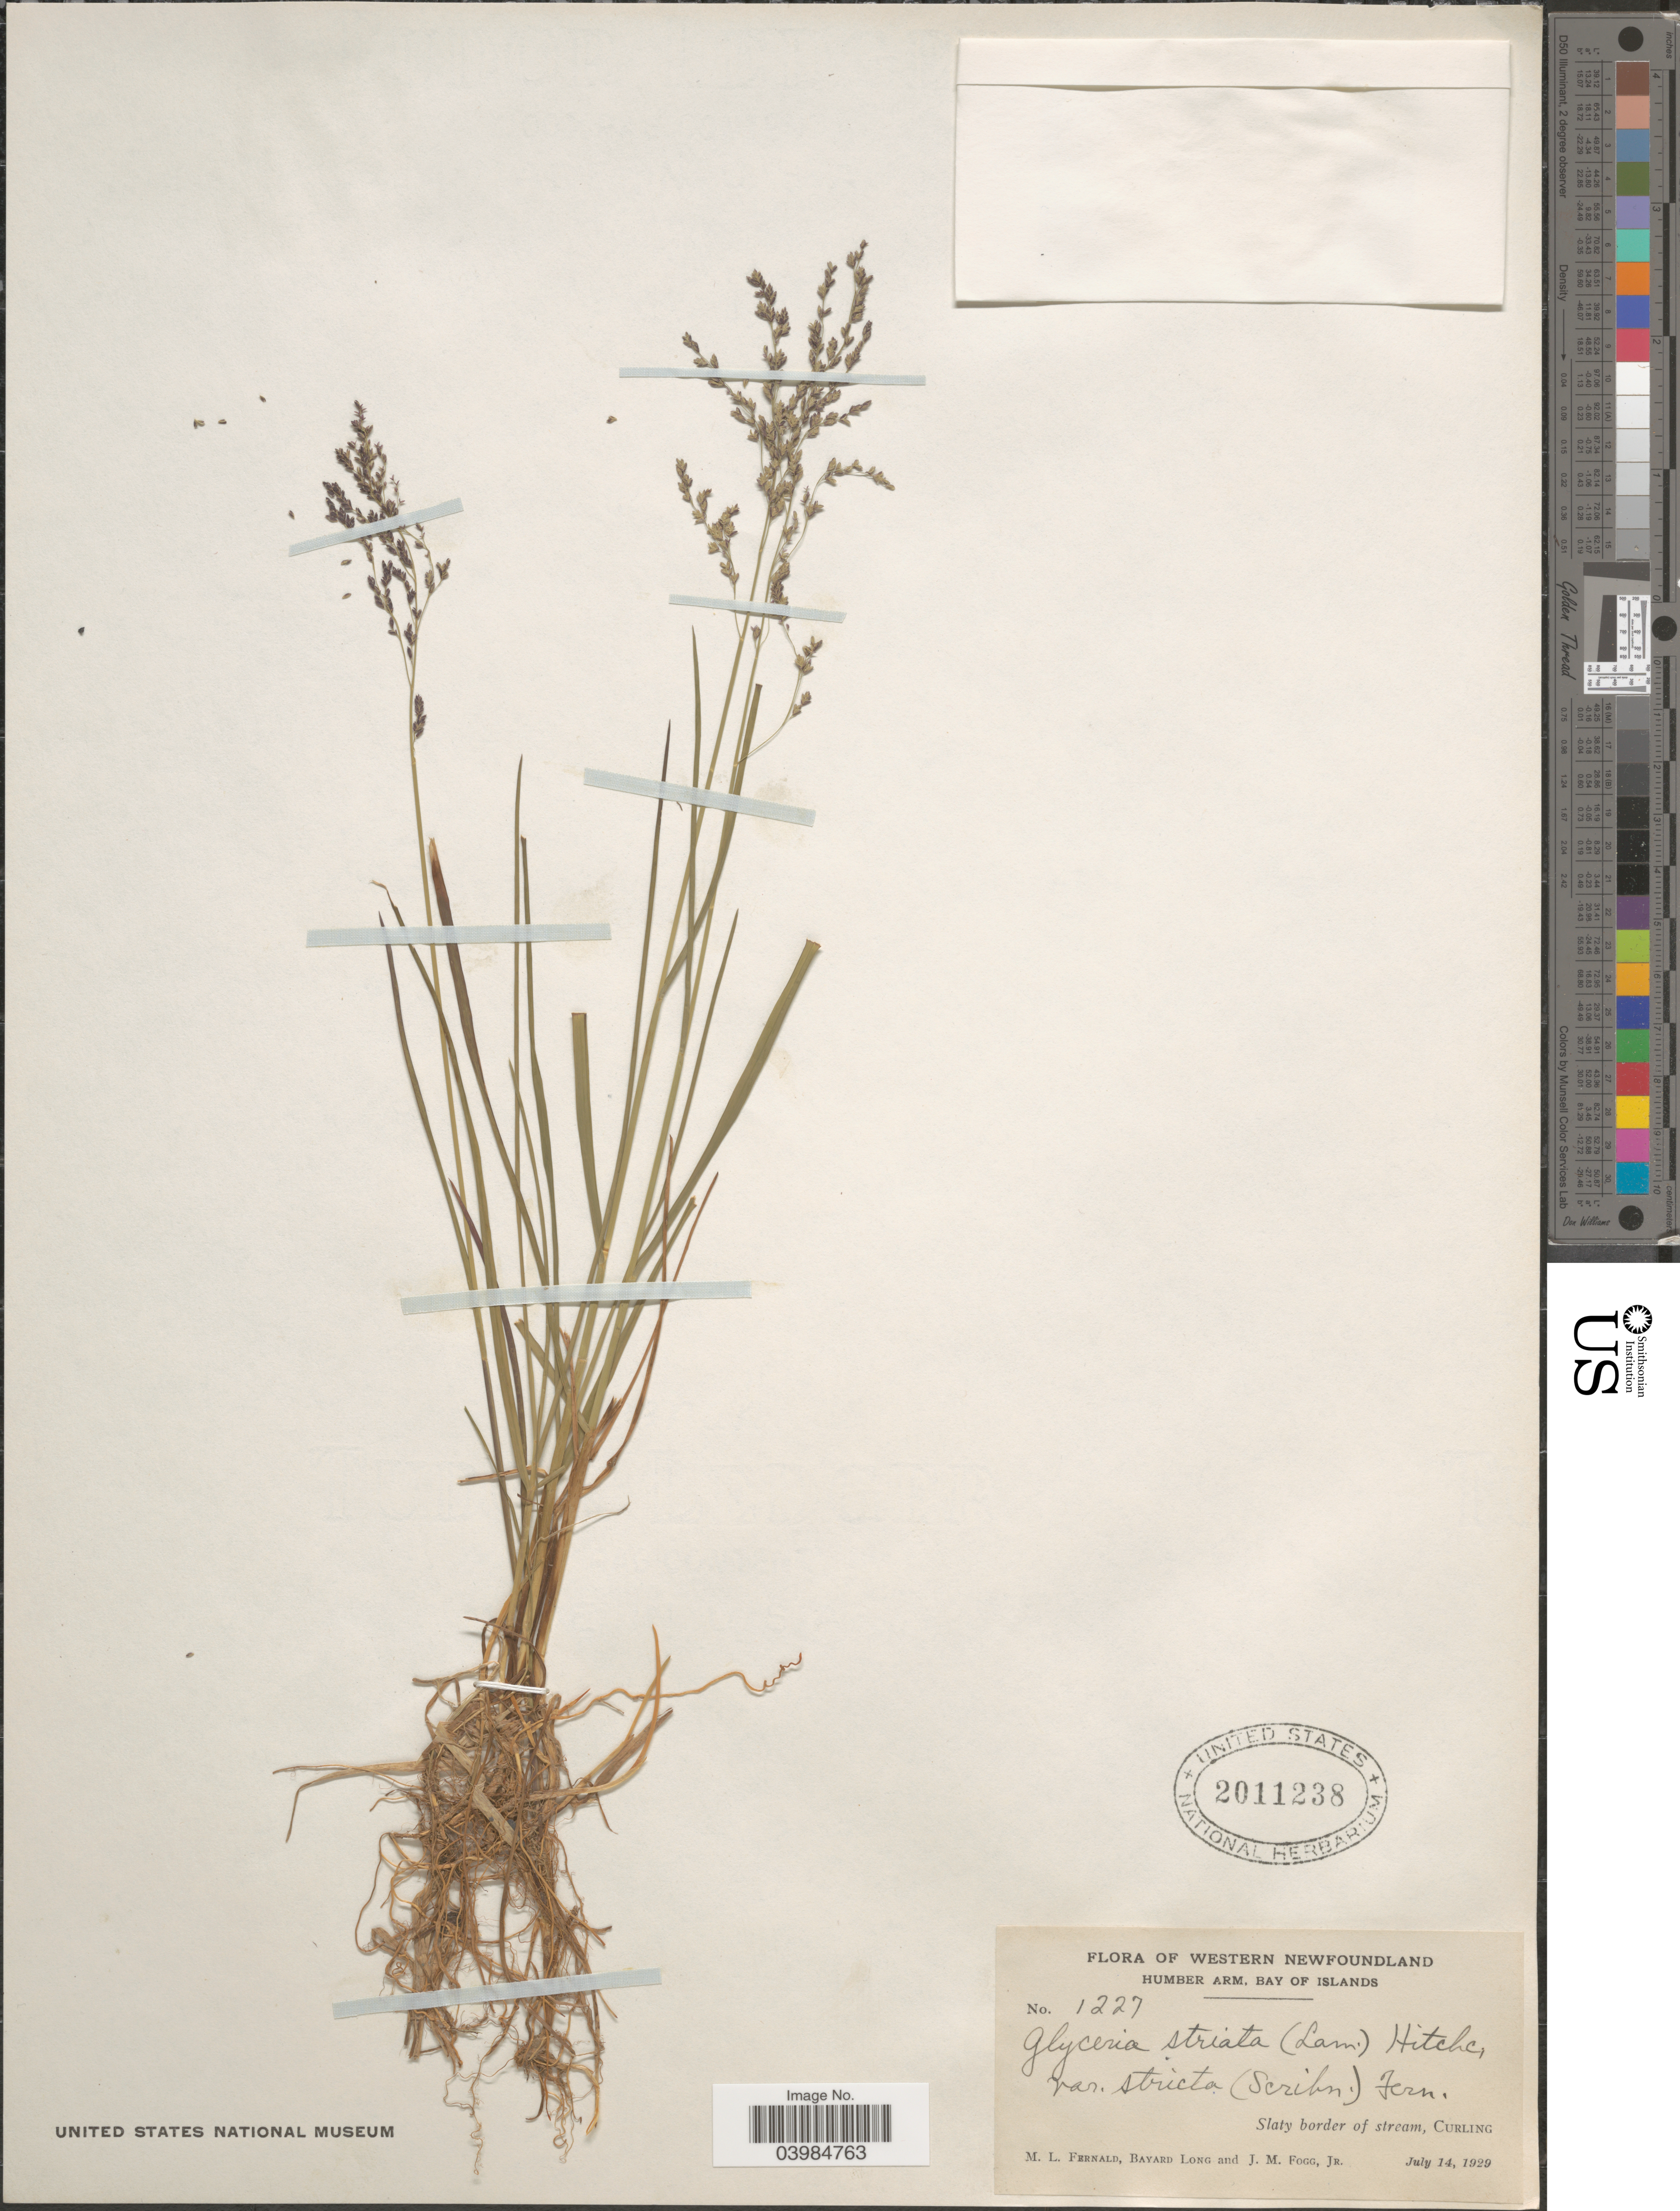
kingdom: Plantae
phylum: Tracheophyta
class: Liliopsida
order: Poales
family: Poaceae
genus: Glyceria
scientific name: Glyceria striata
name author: (Lam.) Hitchc.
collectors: M. L. Fernald, B. Long & J. Fogg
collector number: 1227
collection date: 1929-07-14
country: Canada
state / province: Newfoundland and Labrador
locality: Western Newfoundland. Humber Arm, Bay of Islands. Slaty border of stream, Curling.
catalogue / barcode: US 2011238